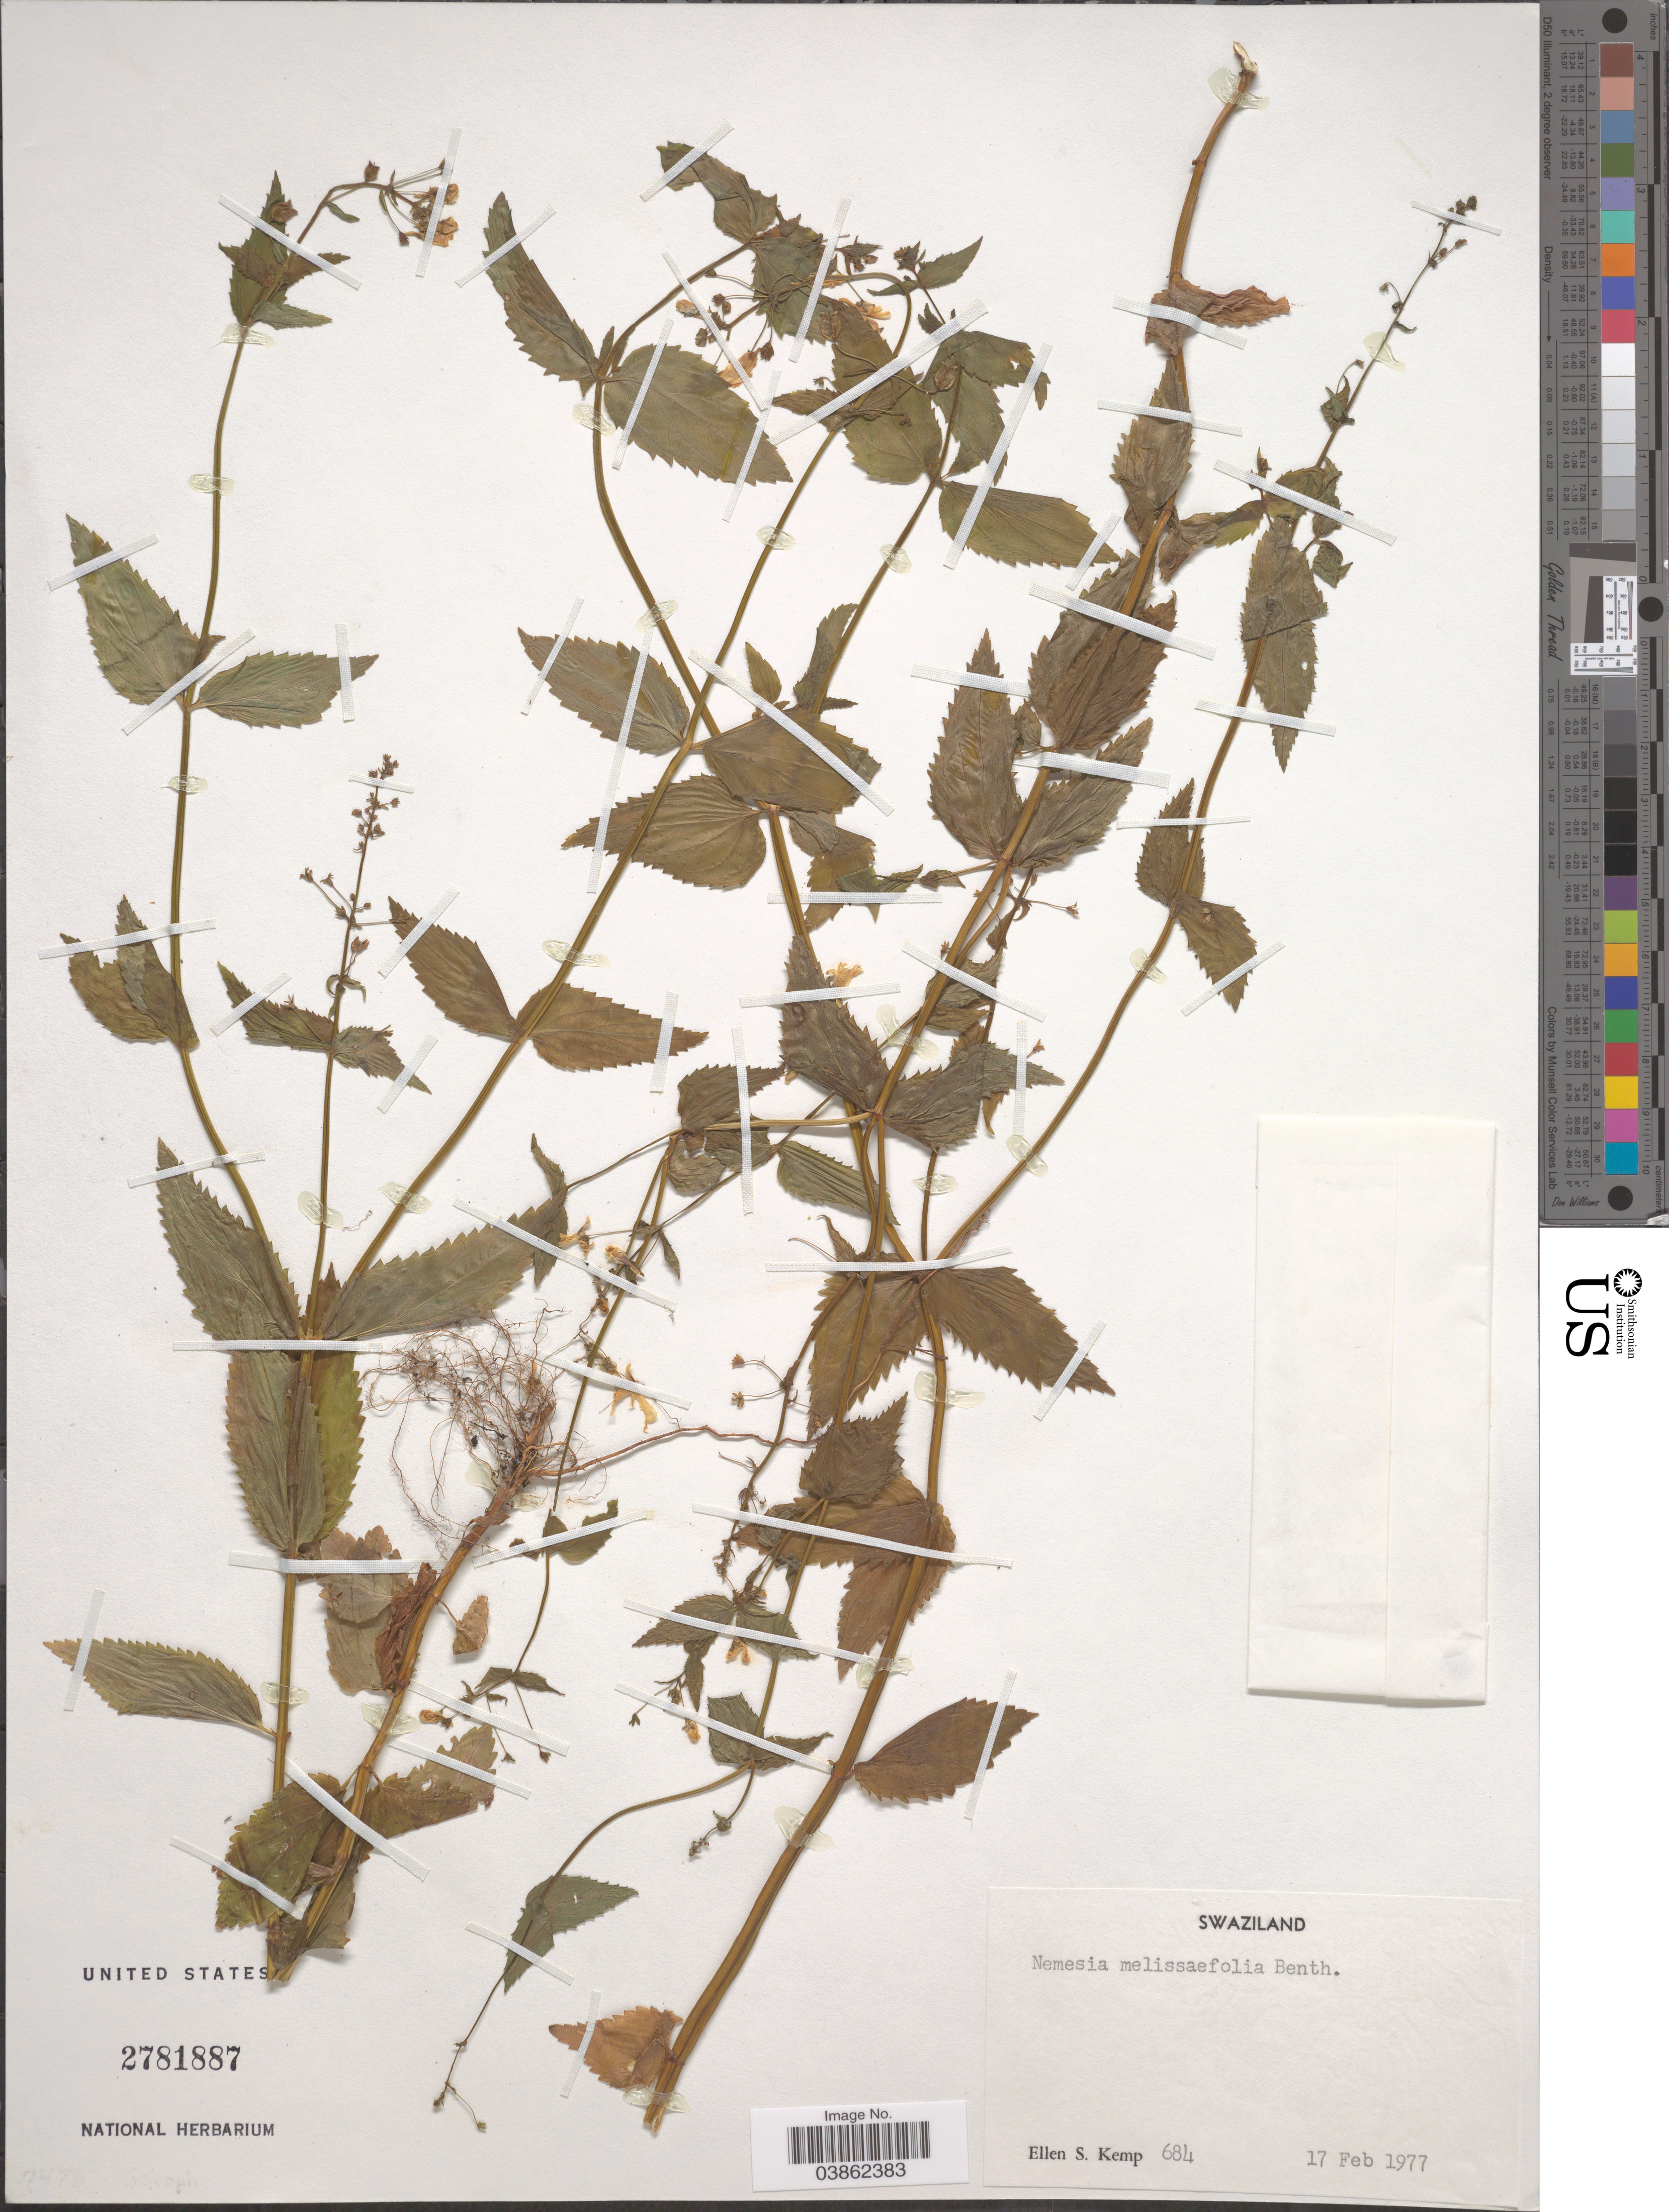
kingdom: Plantae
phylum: Tracheophyta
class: Magnoliopsida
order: Lamiales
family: Scrophulariaceae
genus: Nemesia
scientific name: Nemesia melissifolia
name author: Benth.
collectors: E. S. Kemp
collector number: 684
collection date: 1977-02-17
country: Eswatini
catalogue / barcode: US 2781887